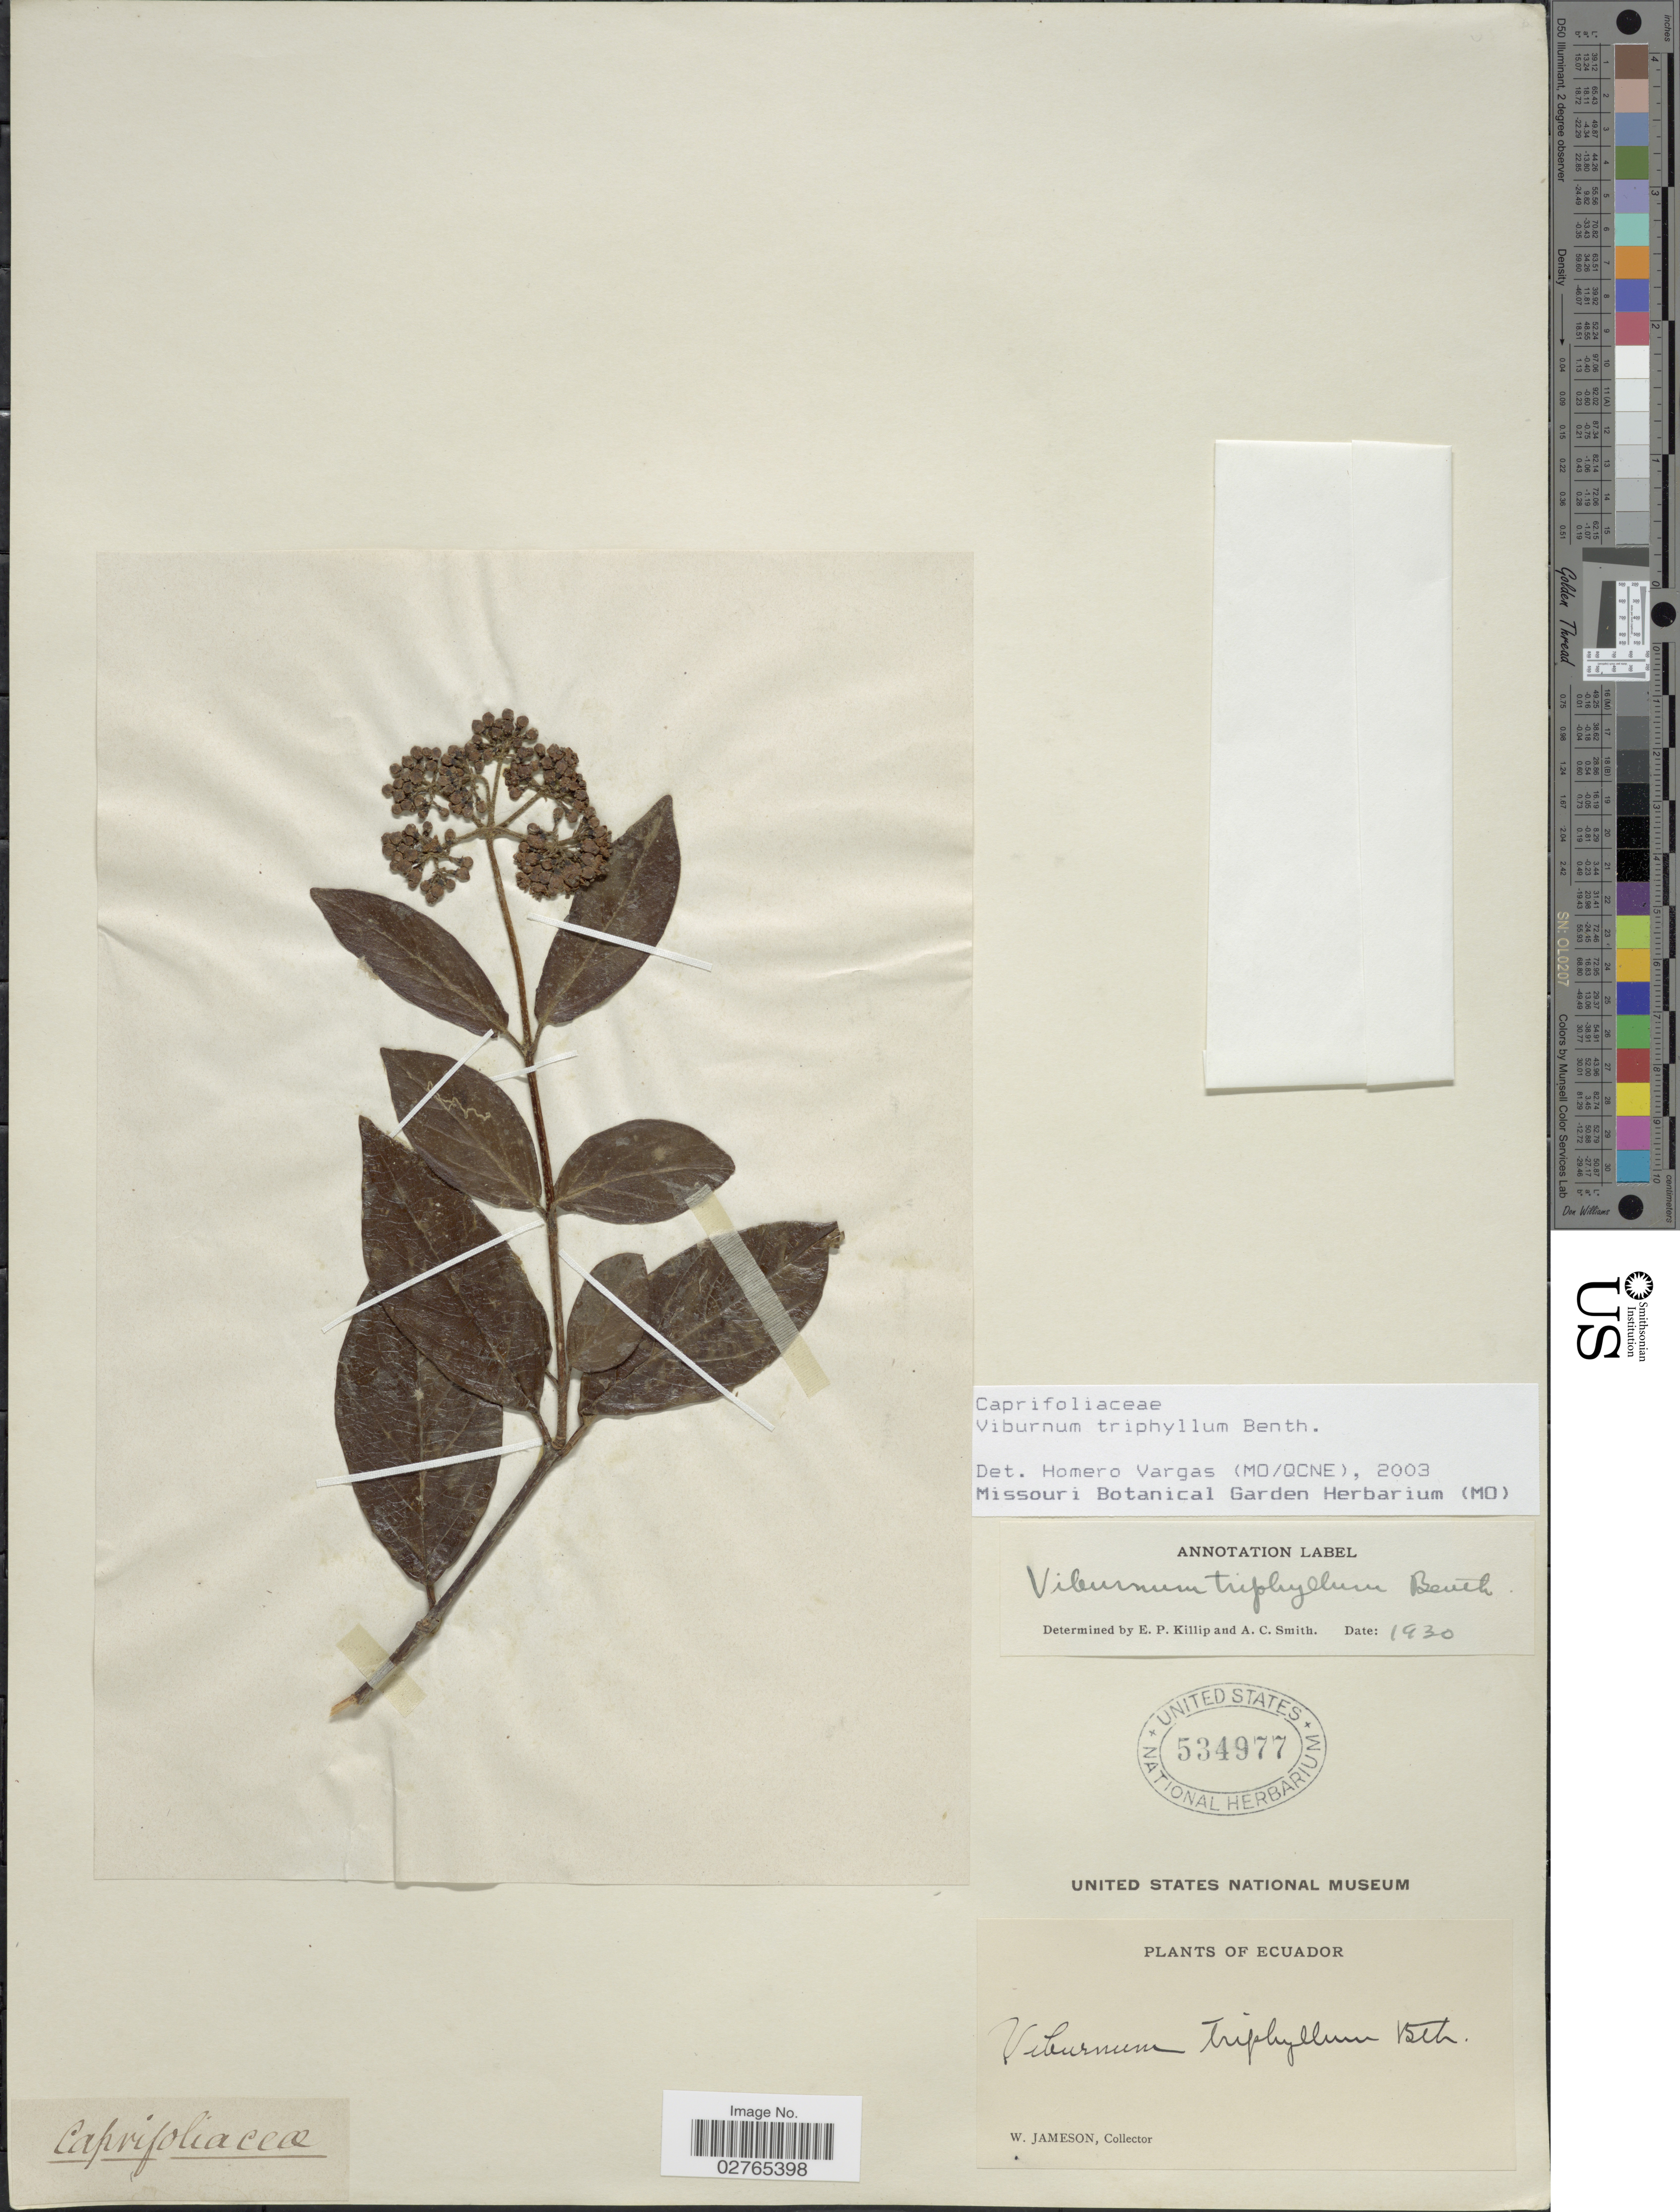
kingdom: Plantae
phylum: Tracheophyta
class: Magnoliopsida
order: Dipsacales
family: Viburnaceae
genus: Viburnum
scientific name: Viburnum triphyllum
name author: Benth.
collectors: W. Jameson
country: Ecuador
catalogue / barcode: US 534977